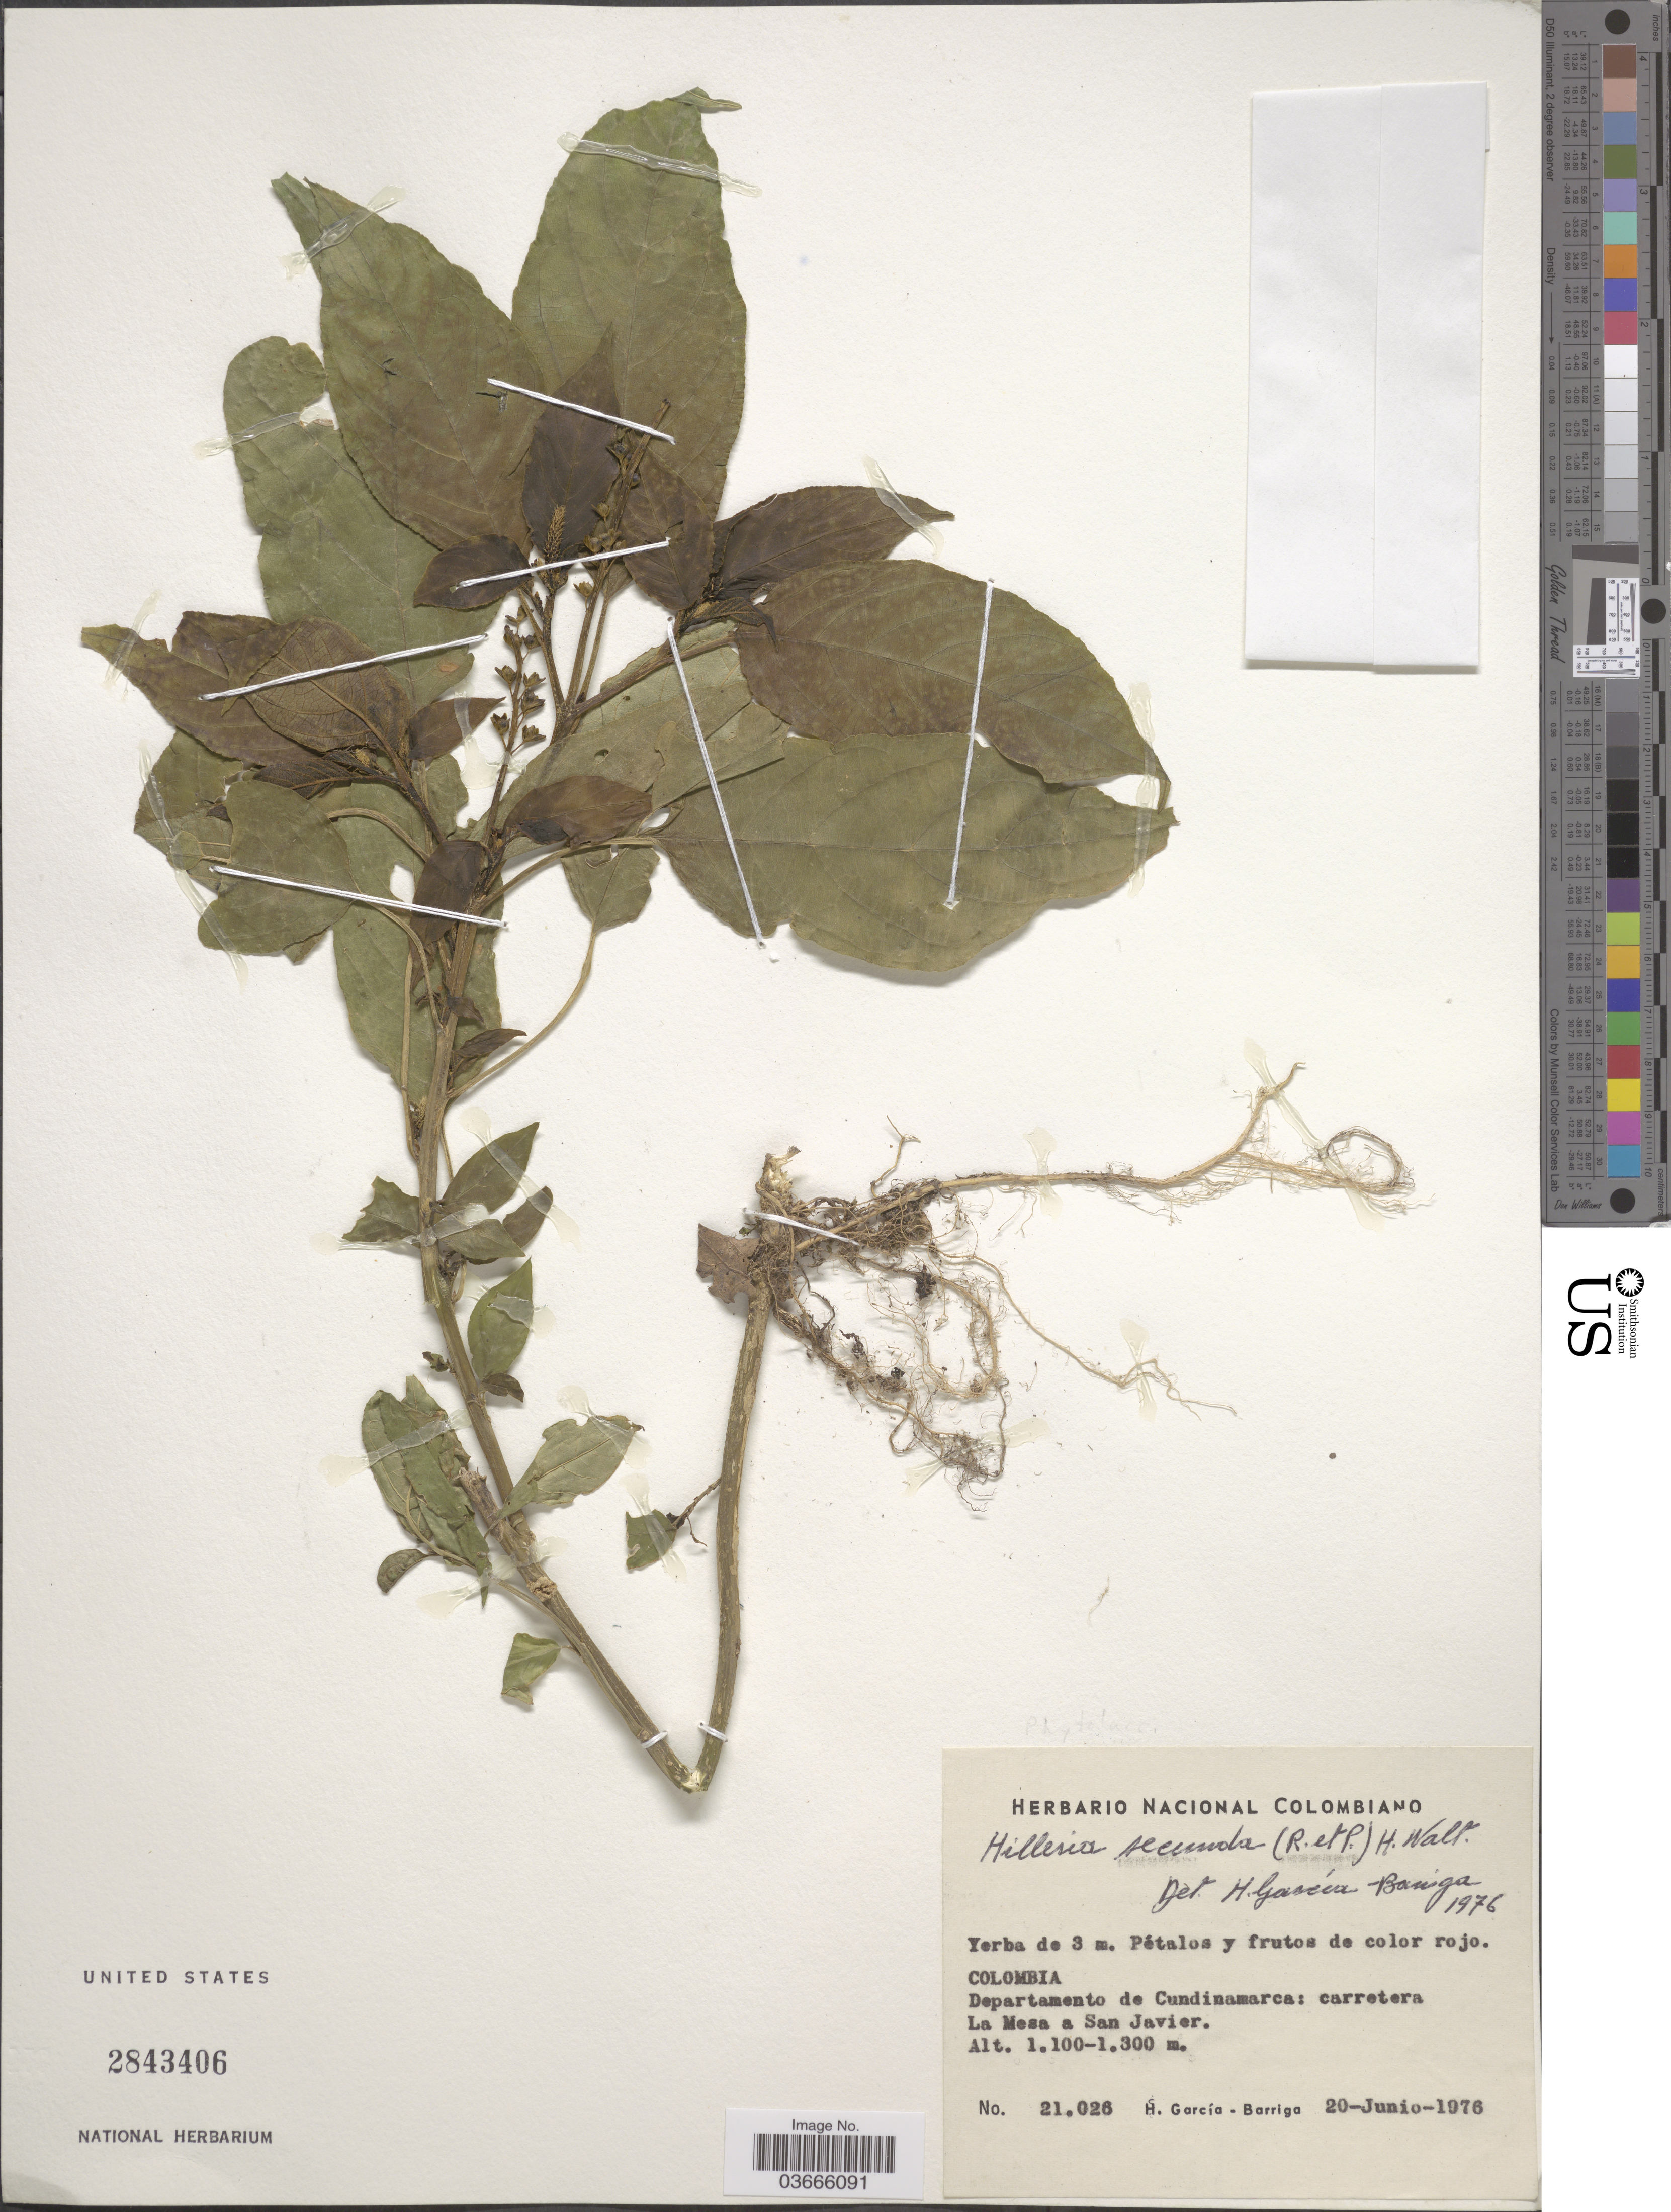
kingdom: Plantae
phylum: Tracheophyta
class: Magnoliopsida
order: Caryophyllales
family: Phytolaccaceae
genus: Hilleria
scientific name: Hilleria secunda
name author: (Ruiz & Pav.) H. Walter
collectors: H. García Barriga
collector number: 21026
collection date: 1976-06-20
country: Colombia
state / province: Cundinamarca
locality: Departamento de Cundinamarca: carretera La Mesa a San Javier.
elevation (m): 1100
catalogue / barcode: US 2843406